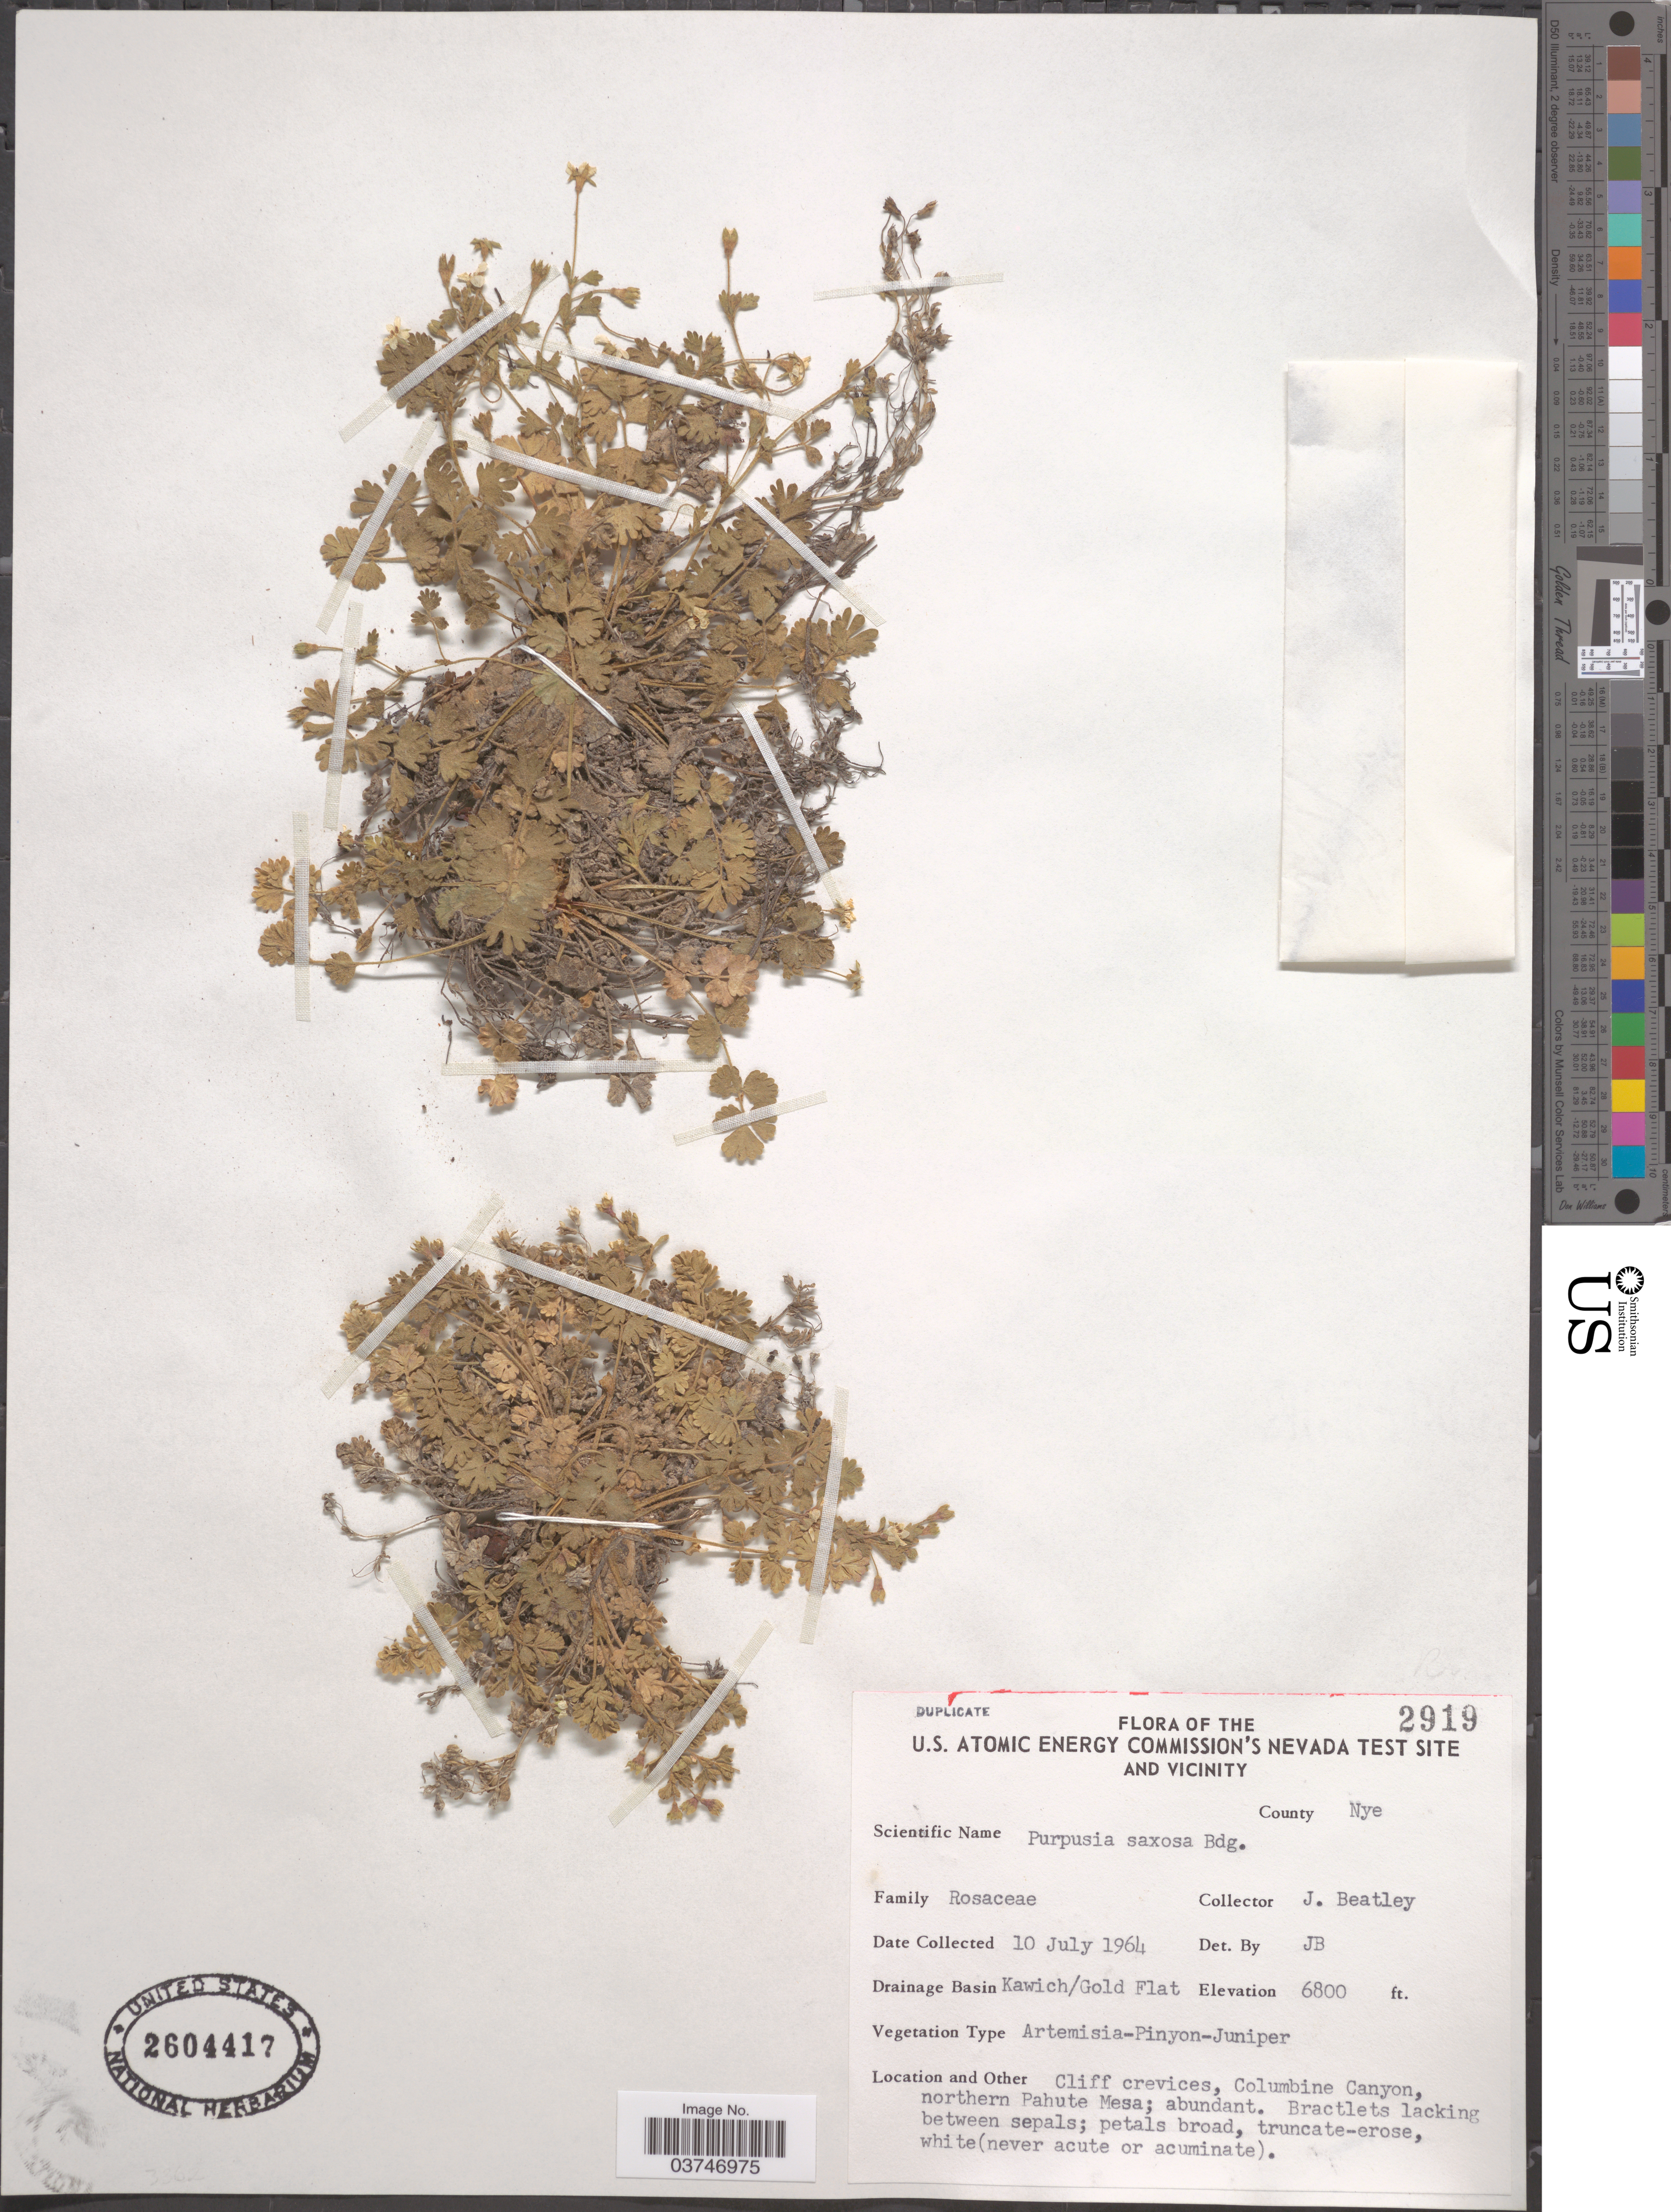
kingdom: Plantae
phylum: Tracheophyta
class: Magnoliopsida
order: Rosales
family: Rosaceae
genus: Potentilla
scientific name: Potentilla osterhoutii var. saxosa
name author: (Brandegee) J.T. Howell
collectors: J. C. Beatley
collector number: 2919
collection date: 1964-07-10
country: United States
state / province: Nevada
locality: U.S. Atomic Energy Commision's Nevada Test Site and vicinity. County Nye. Drainage Basin Kwaich/Gold Flat. Columbine Canyon, northern Pahute Mesa.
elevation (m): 2073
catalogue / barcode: US 2604417